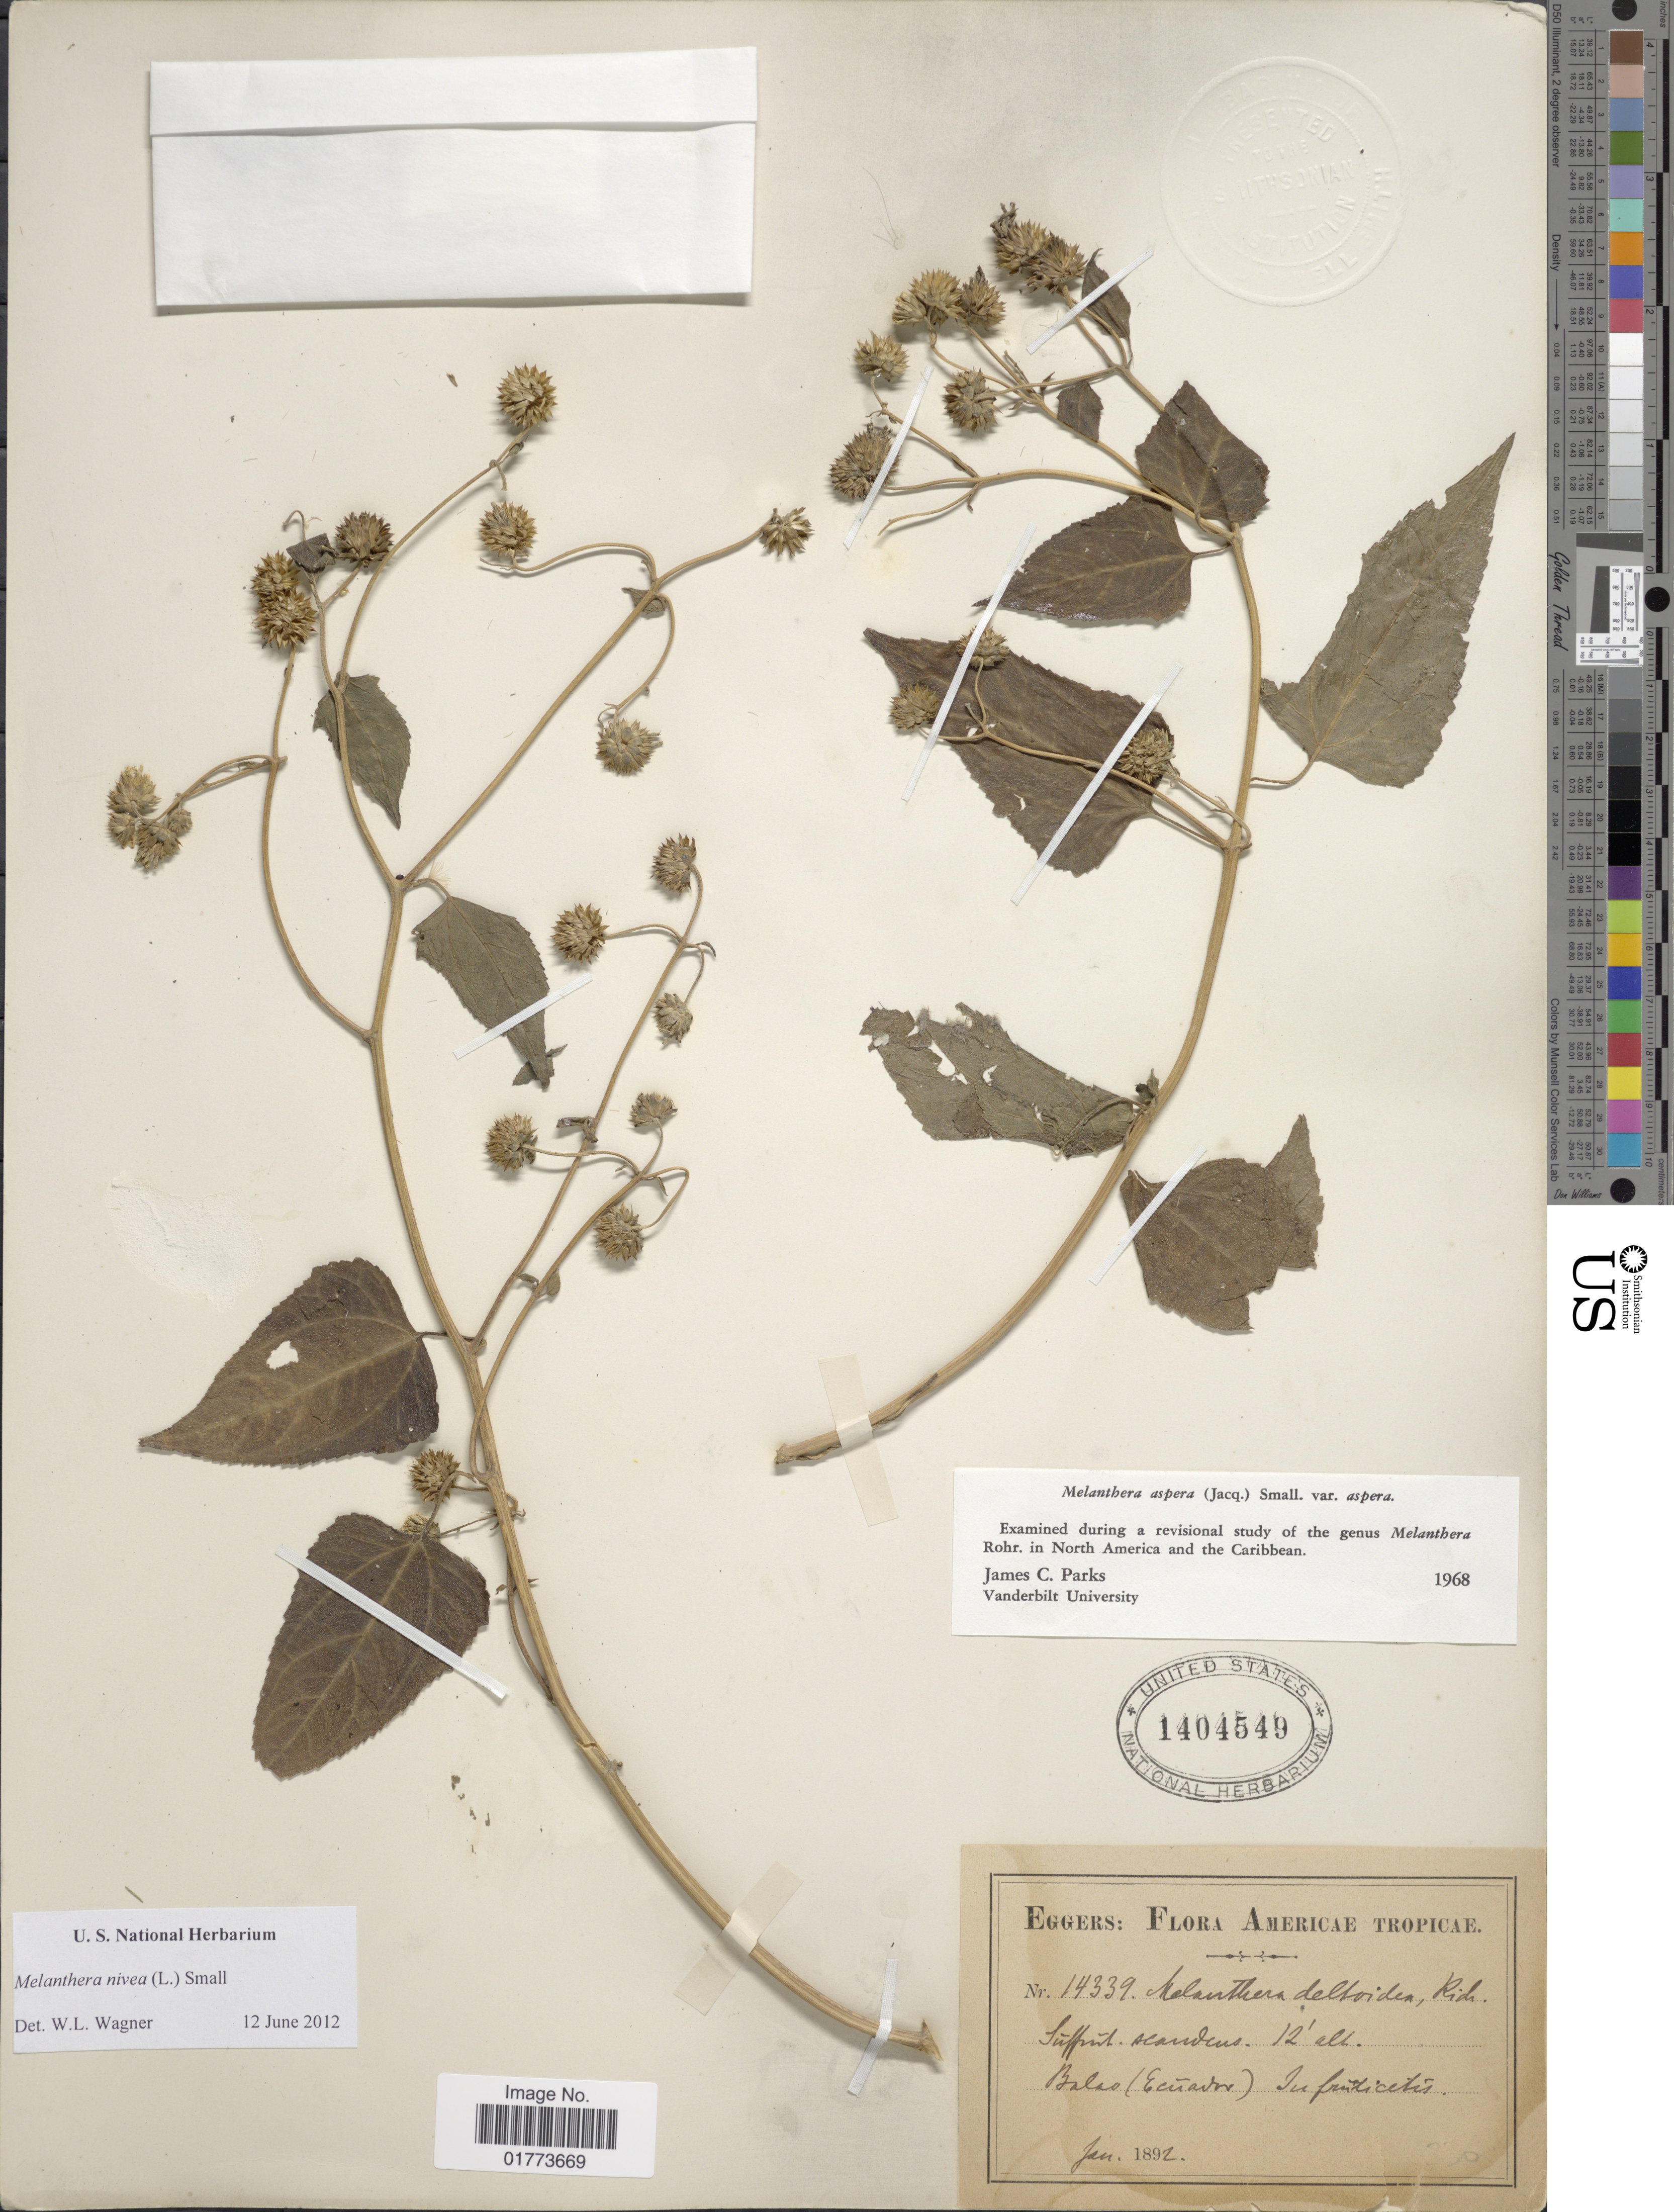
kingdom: Plantae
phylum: Tracheophyta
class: Magnoliopsida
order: Asterales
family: Asteraceae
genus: Melanthera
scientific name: Melanthera nivea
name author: (L.) Small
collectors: -. Eggers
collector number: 14339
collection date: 1892-01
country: Ecuador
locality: Balao ( Ecuador)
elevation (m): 4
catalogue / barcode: US 1404549